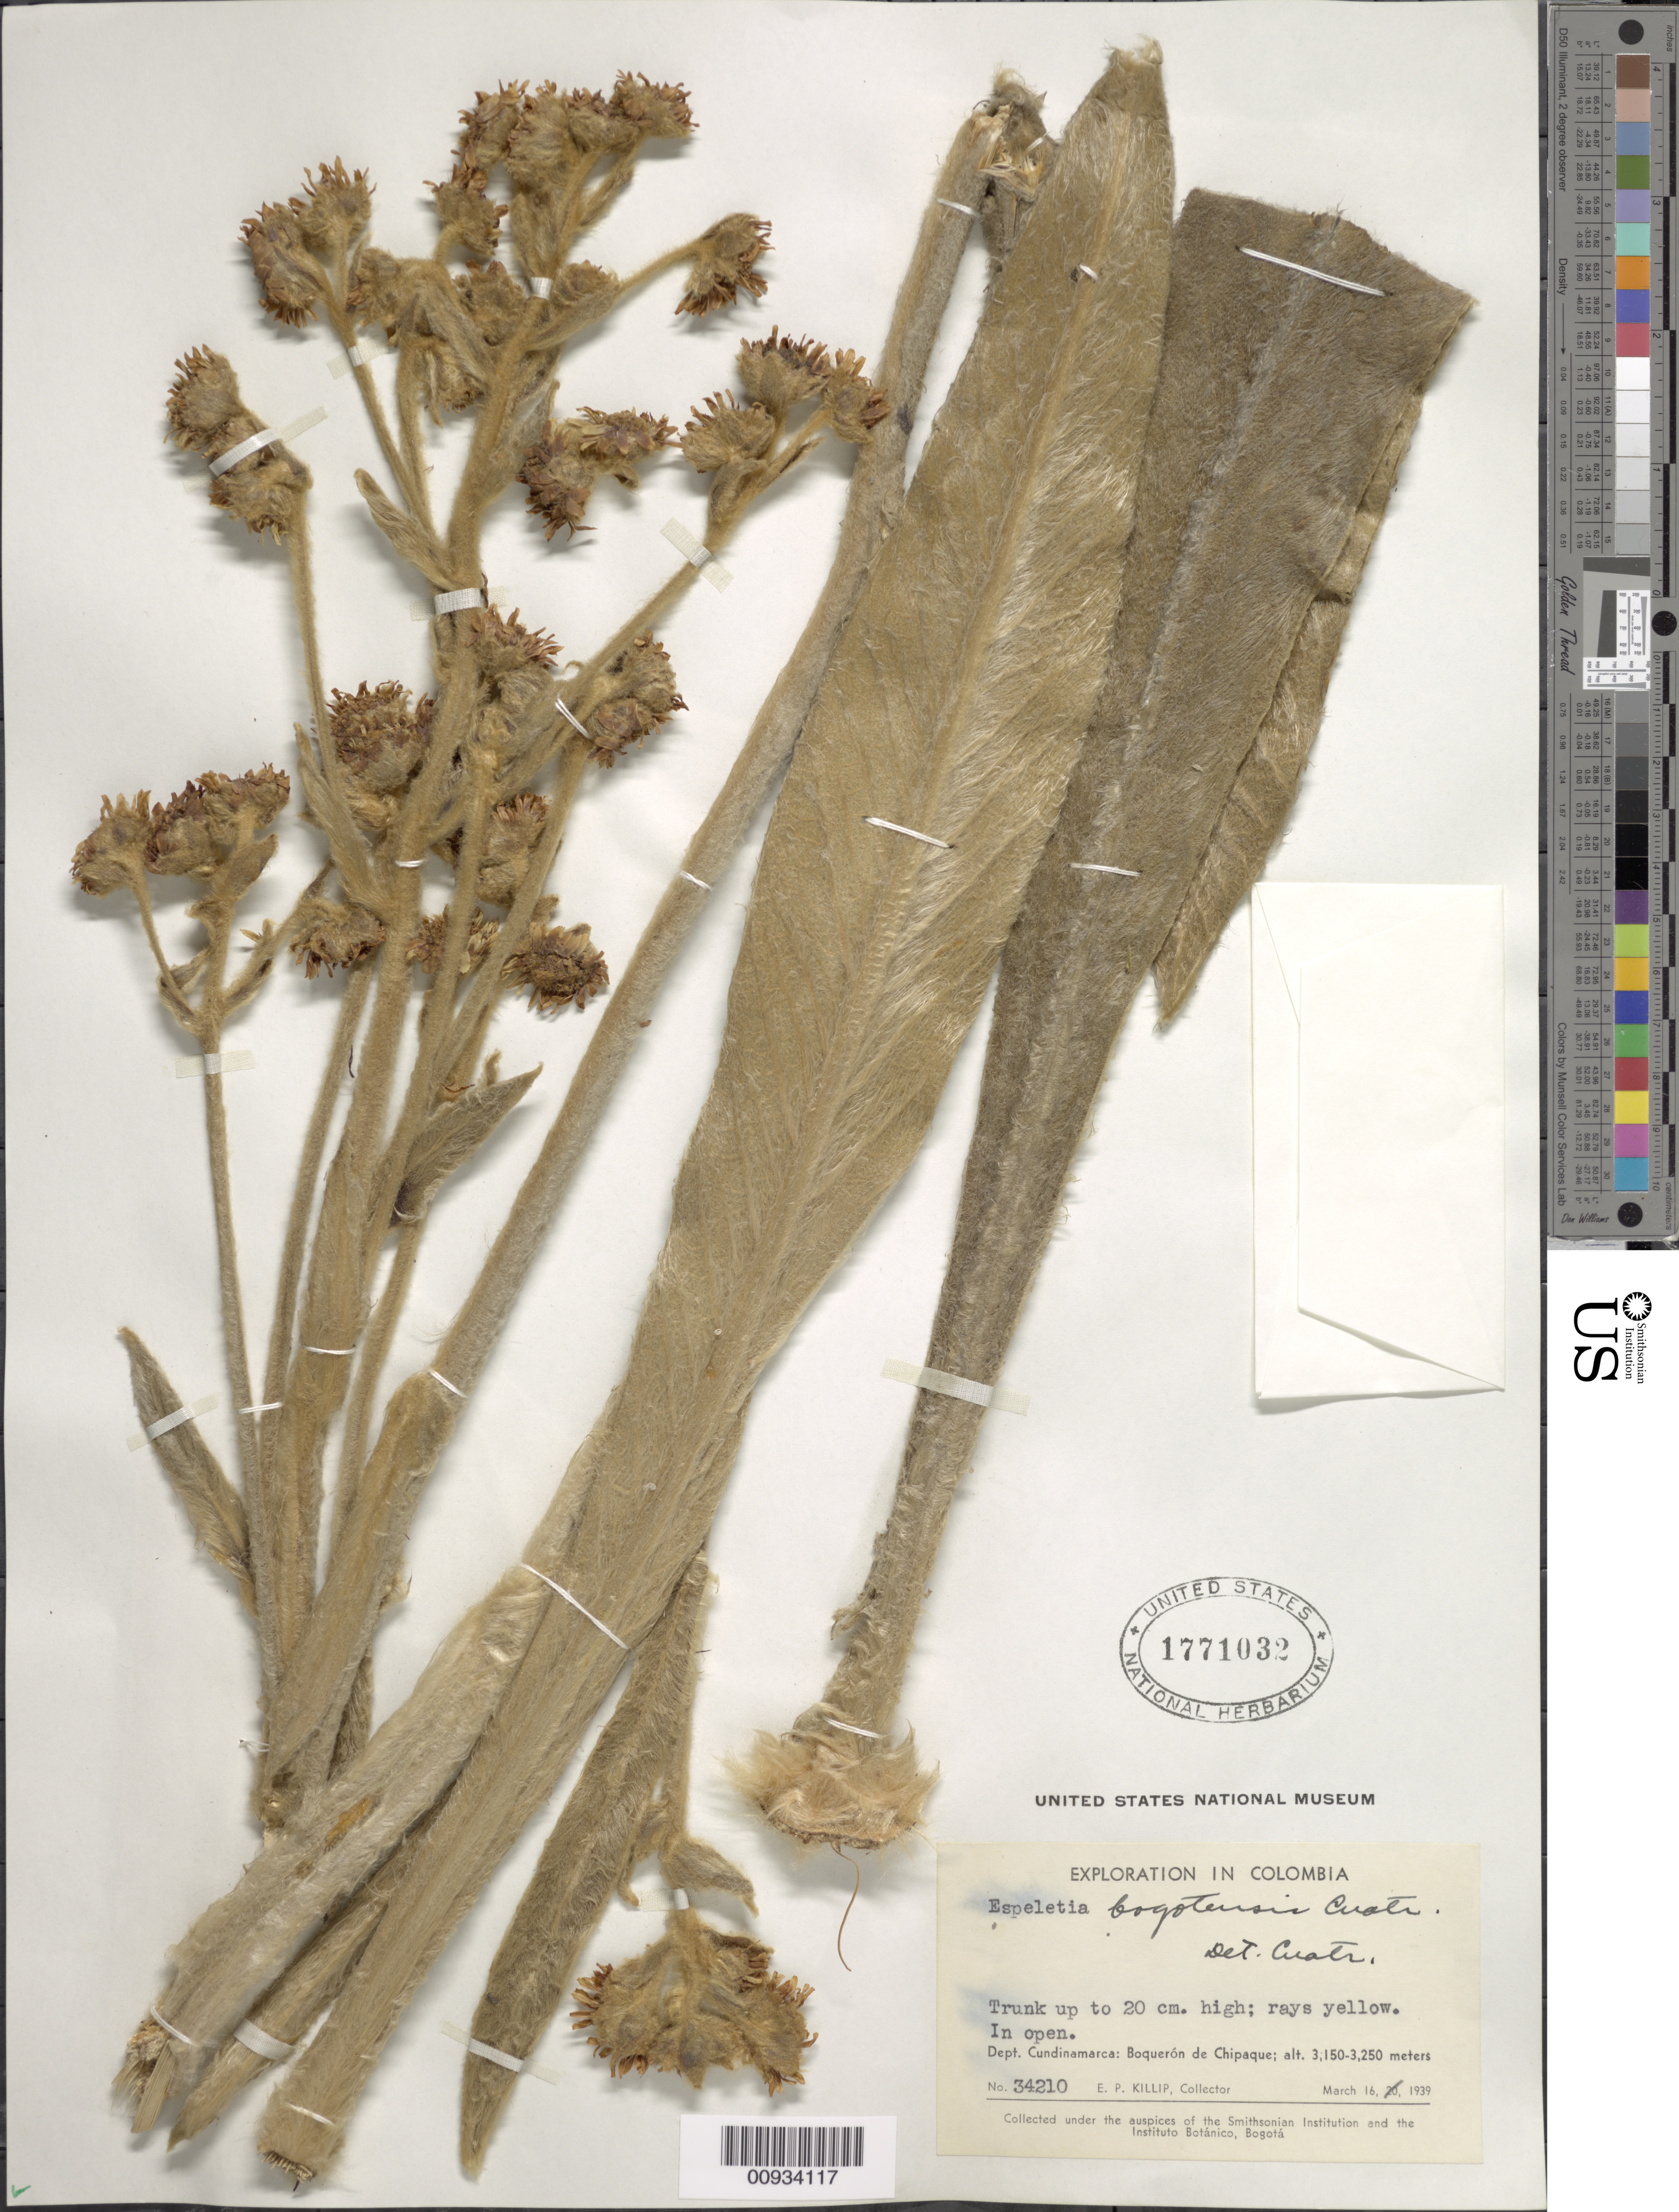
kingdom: Plantae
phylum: Tracheophyta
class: Magnoliopsida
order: Asterales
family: Asteraceae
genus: Espeletiopsis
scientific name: Espeletiopsis bogotensis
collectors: E. P. Killip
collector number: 34210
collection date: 1939-03-16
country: Colombia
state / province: Cundinamarca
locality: Boqueron de Chipaque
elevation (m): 3150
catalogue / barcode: US 1771032